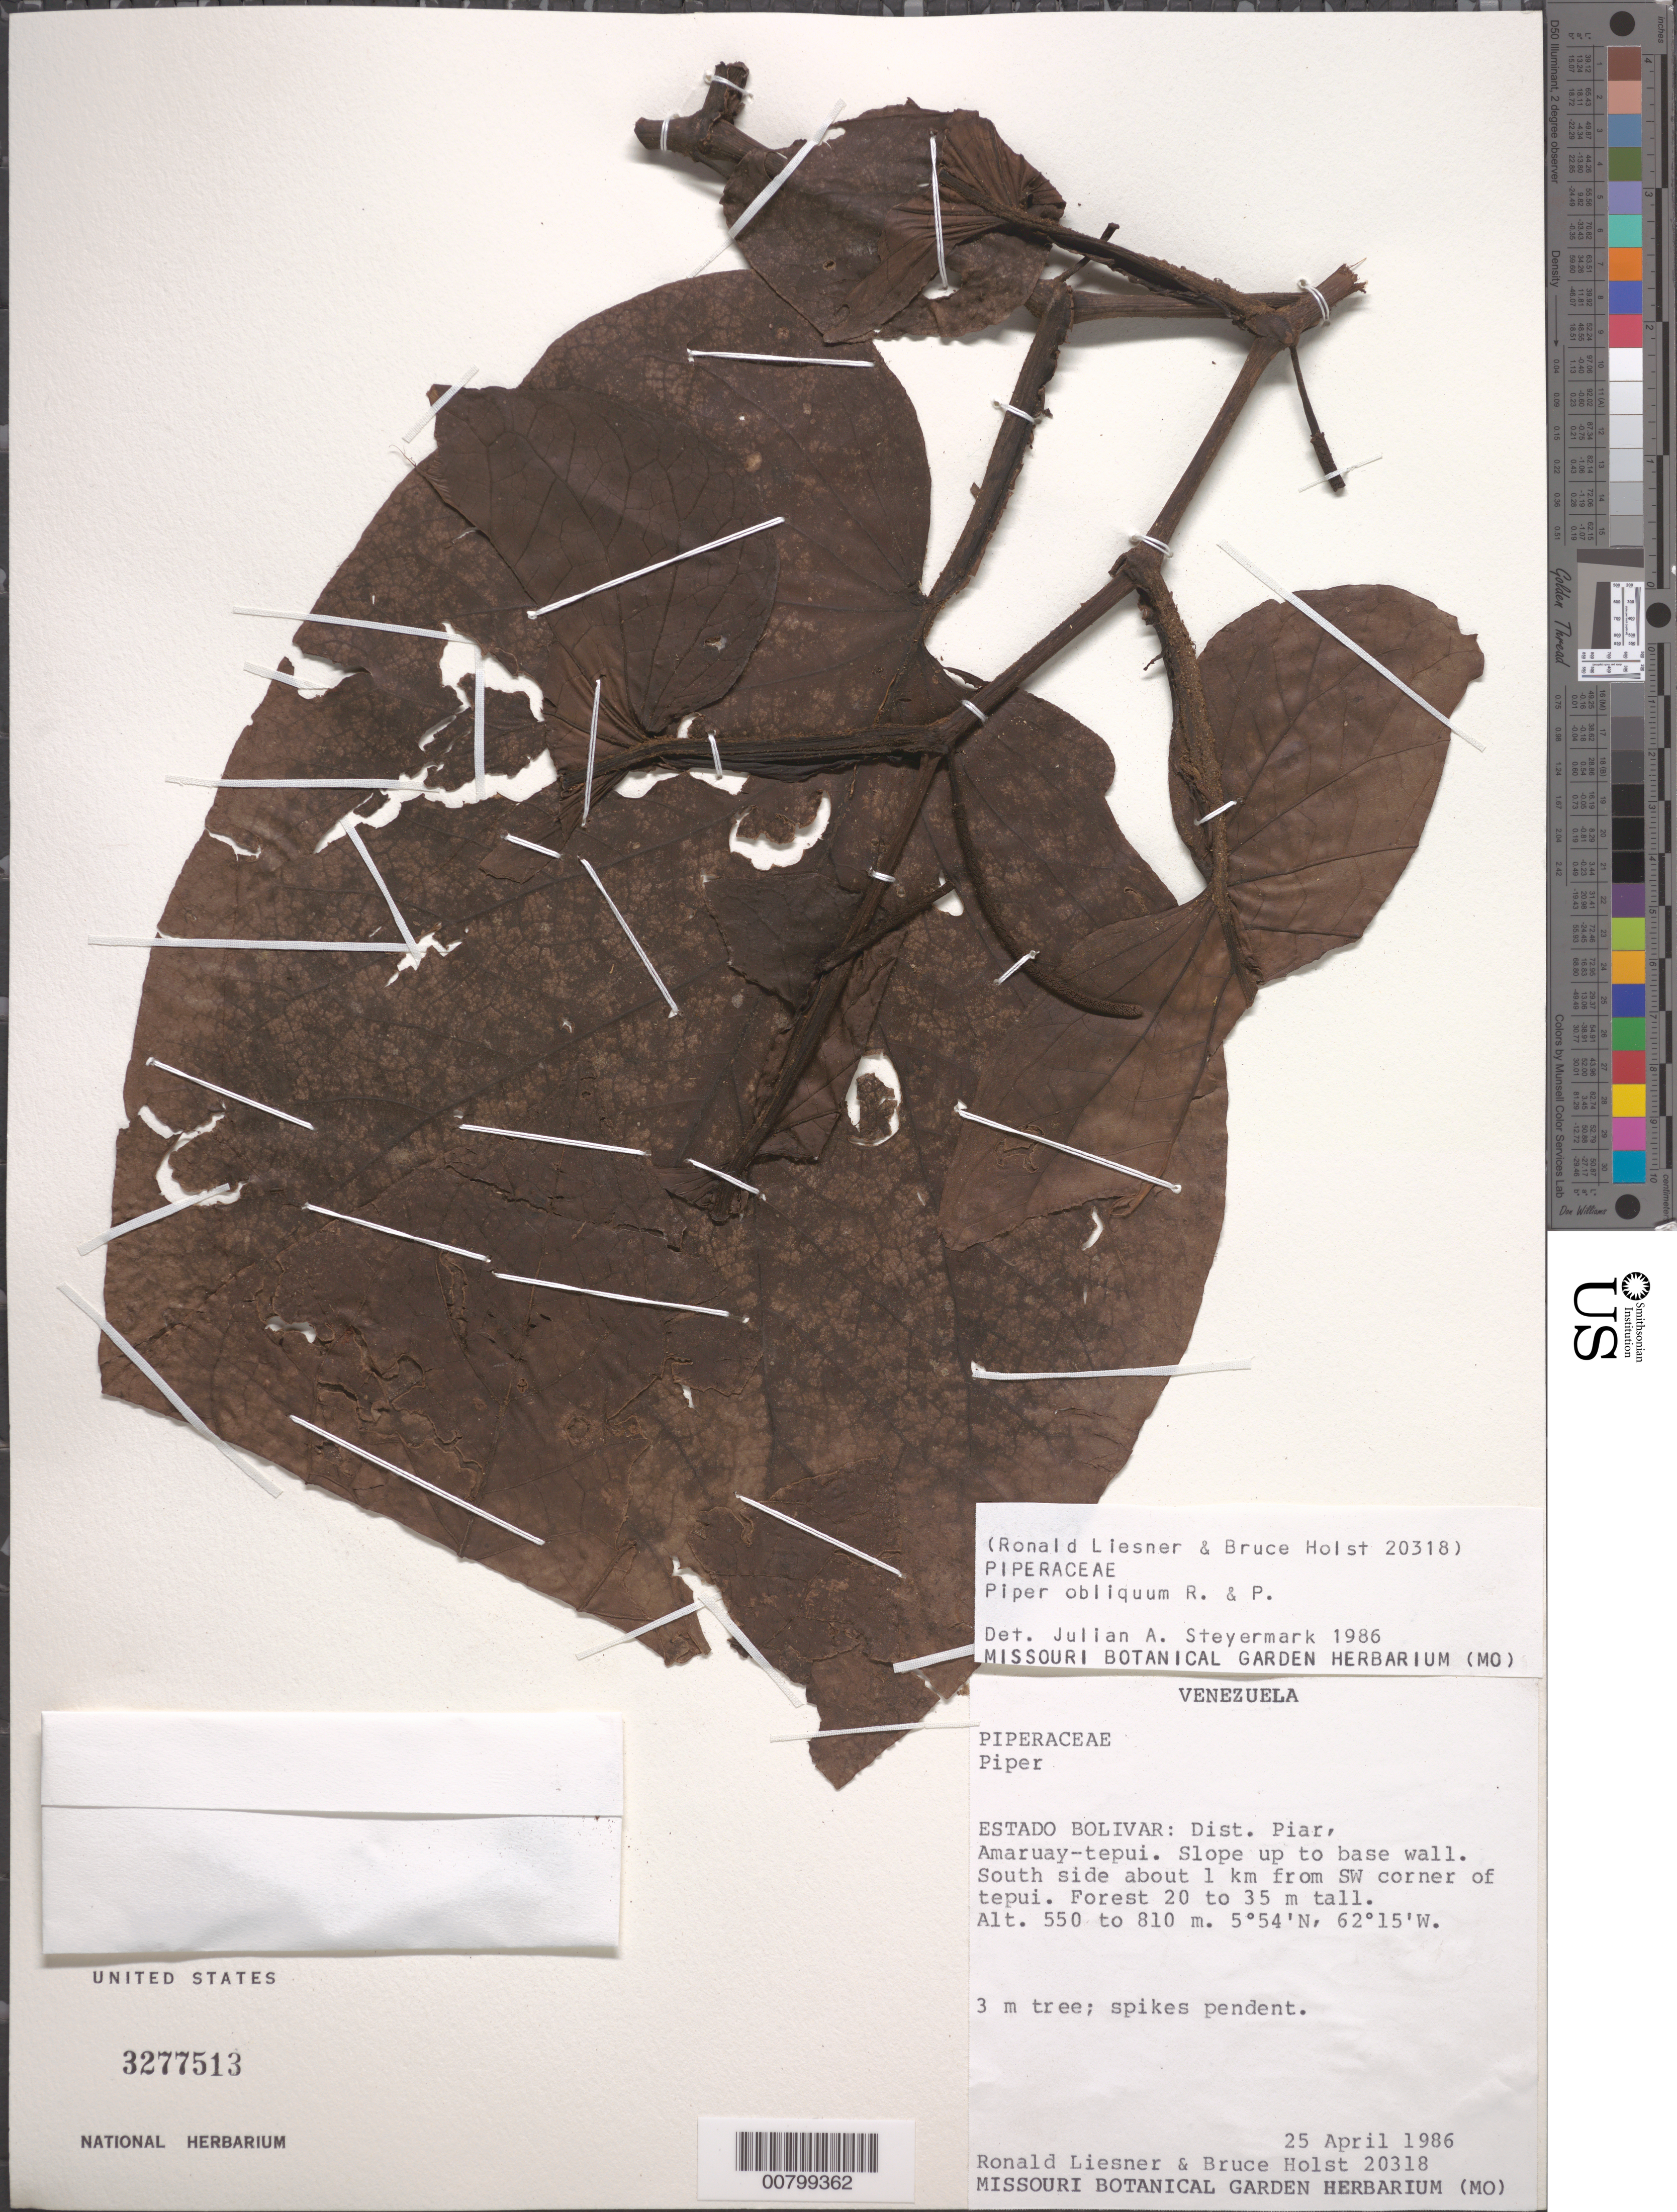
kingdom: Plantae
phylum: Tracheophyta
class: Magnoliopsida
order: Piperales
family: Piperaceae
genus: Piper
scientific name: Piper obliquum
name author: Ruiz & Pav.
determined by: Steyermark, Julian A., (VEN)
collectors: R. L. Liesner & B. Holst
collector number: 20318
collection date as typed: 25-Apr-86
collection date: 1986-04-25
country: Venezuela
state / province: Bolívar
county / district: Piar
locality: Amaruay-tepuí, S side about 1 km from SW corner of tepuí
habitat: Slope up to base wall; forest 20-35 m tall; base of bluff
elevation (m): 550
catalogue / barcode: US 3277513